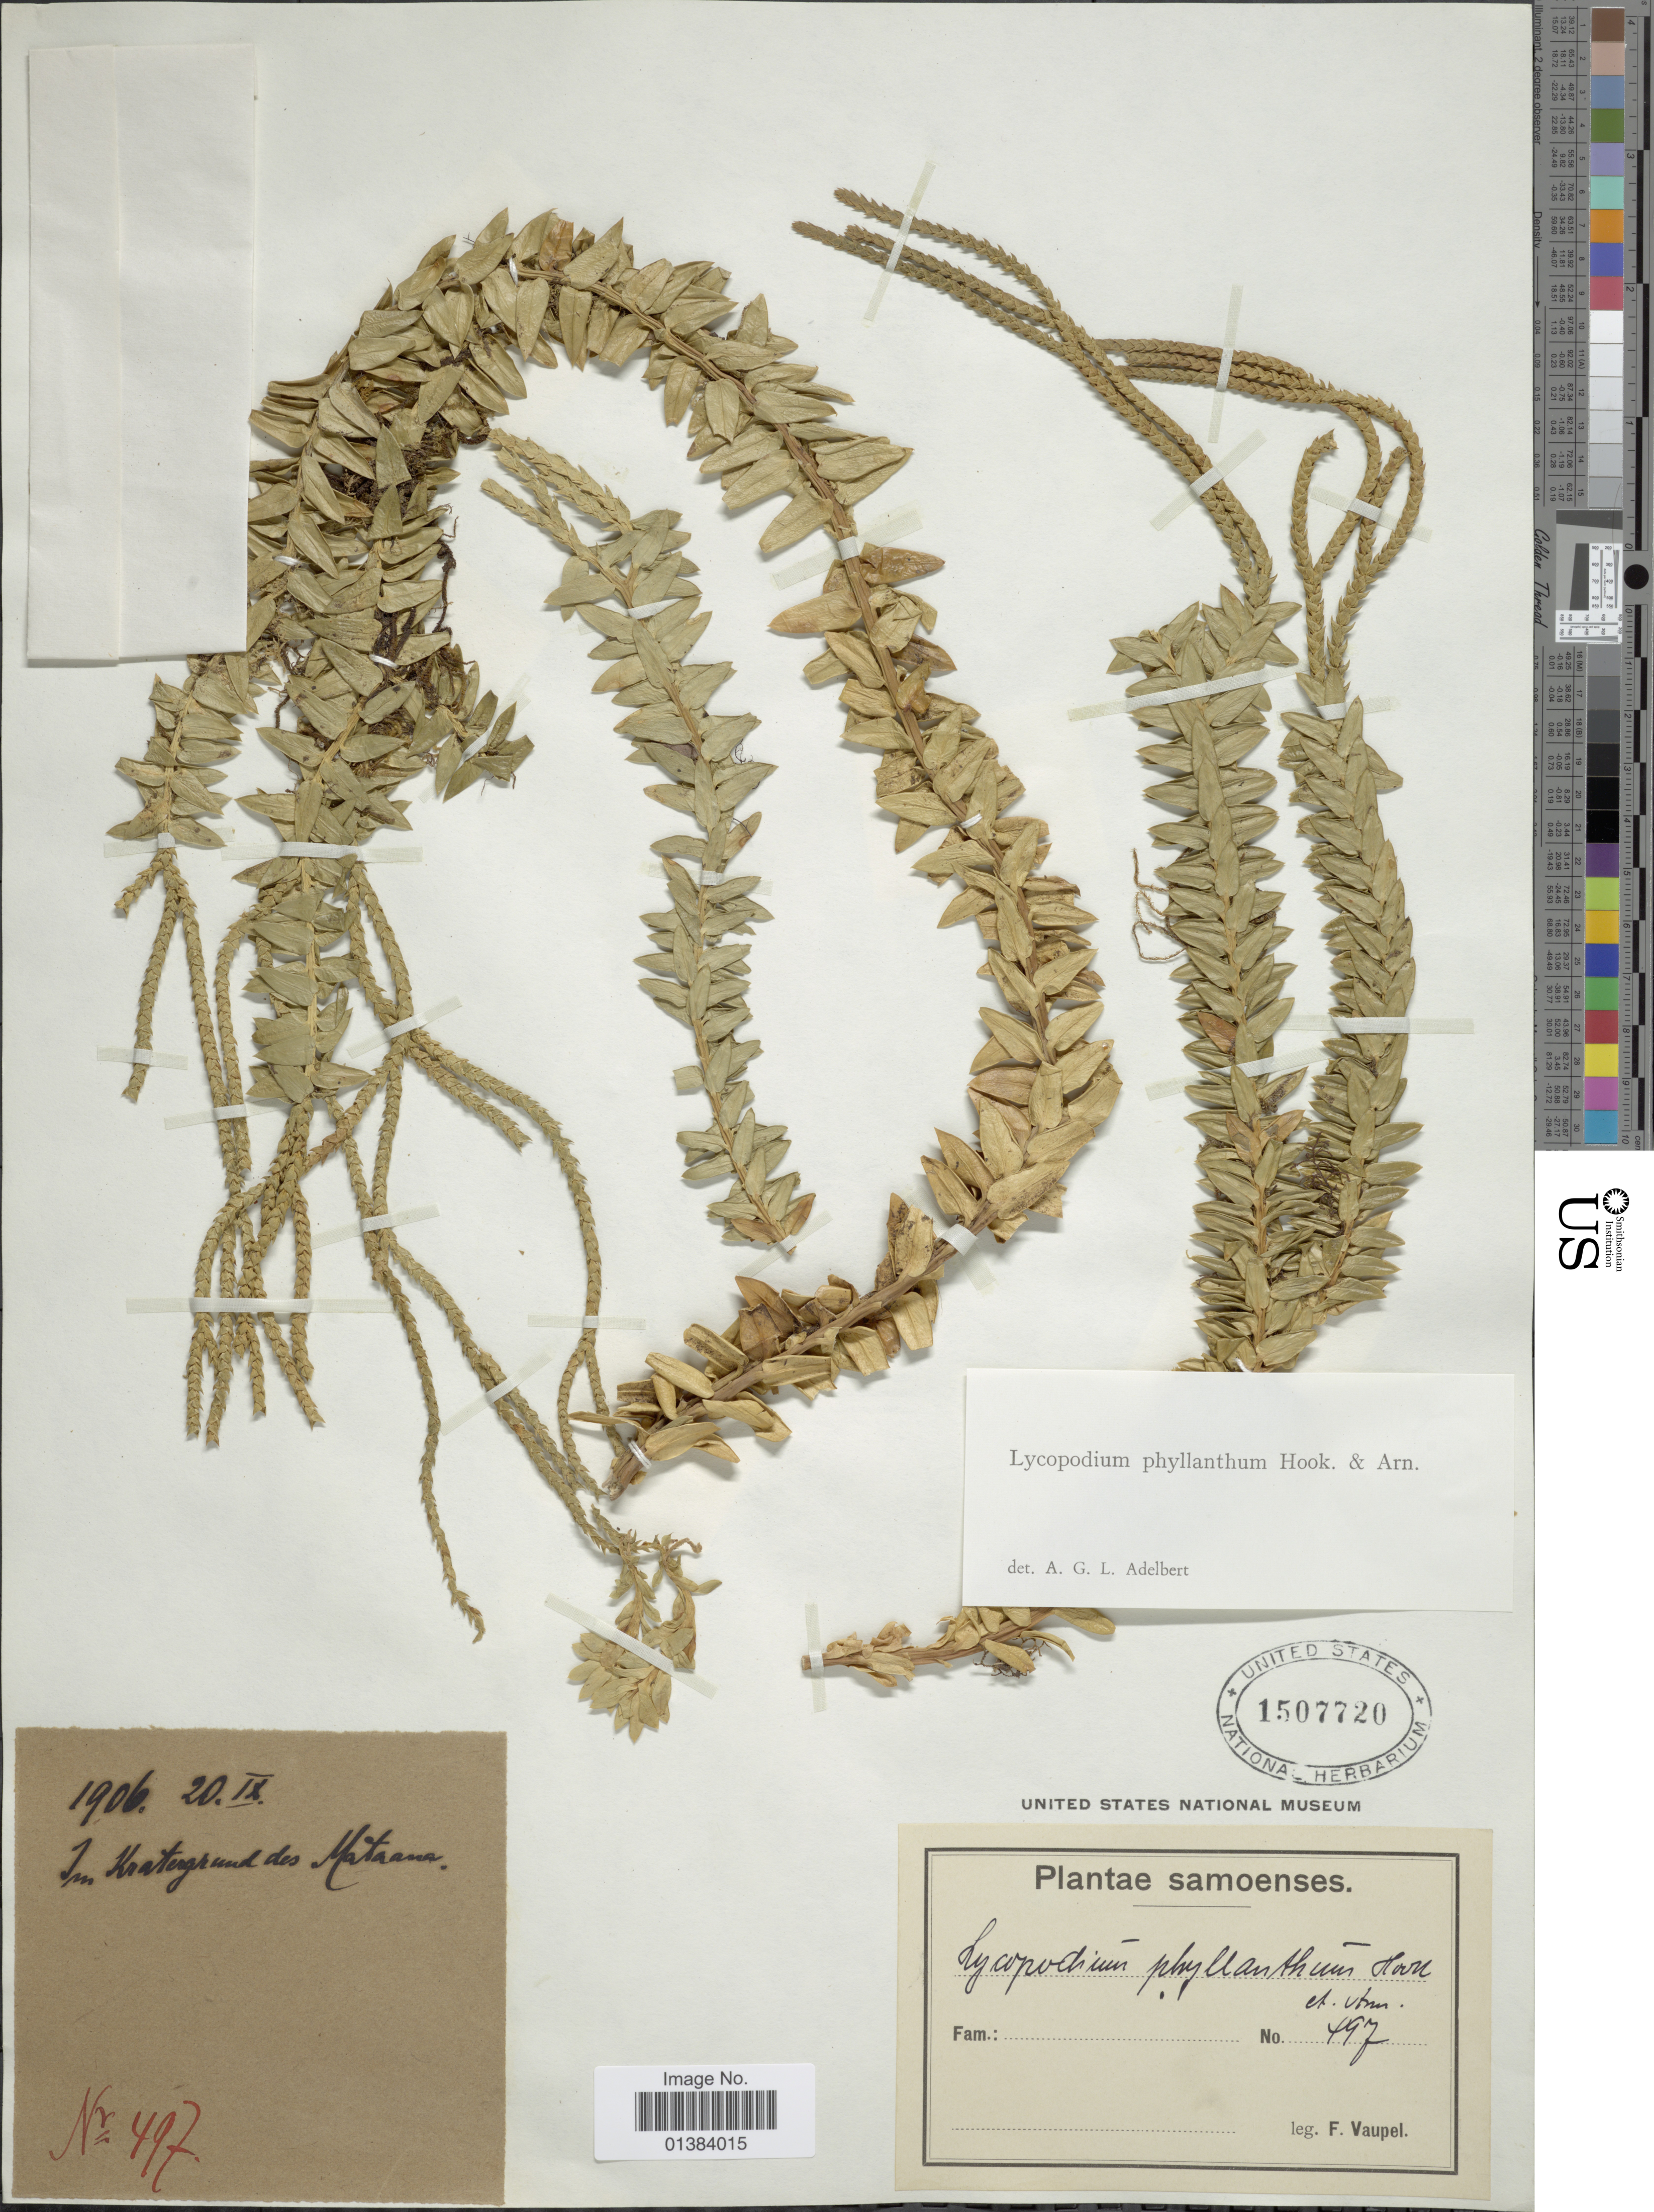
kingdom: Plantae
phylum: Tracheophyta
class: Lycopodiopsida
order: Lycopodiales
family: Lycopodiaceae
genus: Phlegmariurus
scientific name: Phlegmariurus phyllanthus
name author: (Hook. & Arn.) R.D. Dixit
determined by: Field, A. R.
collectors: F. Vaupel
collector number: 497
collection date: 1906-09-20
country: Samoa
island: Savaii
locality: Samoenses. Im Kratergrund des Mataana. [interpreted]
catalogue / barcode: US 1507720